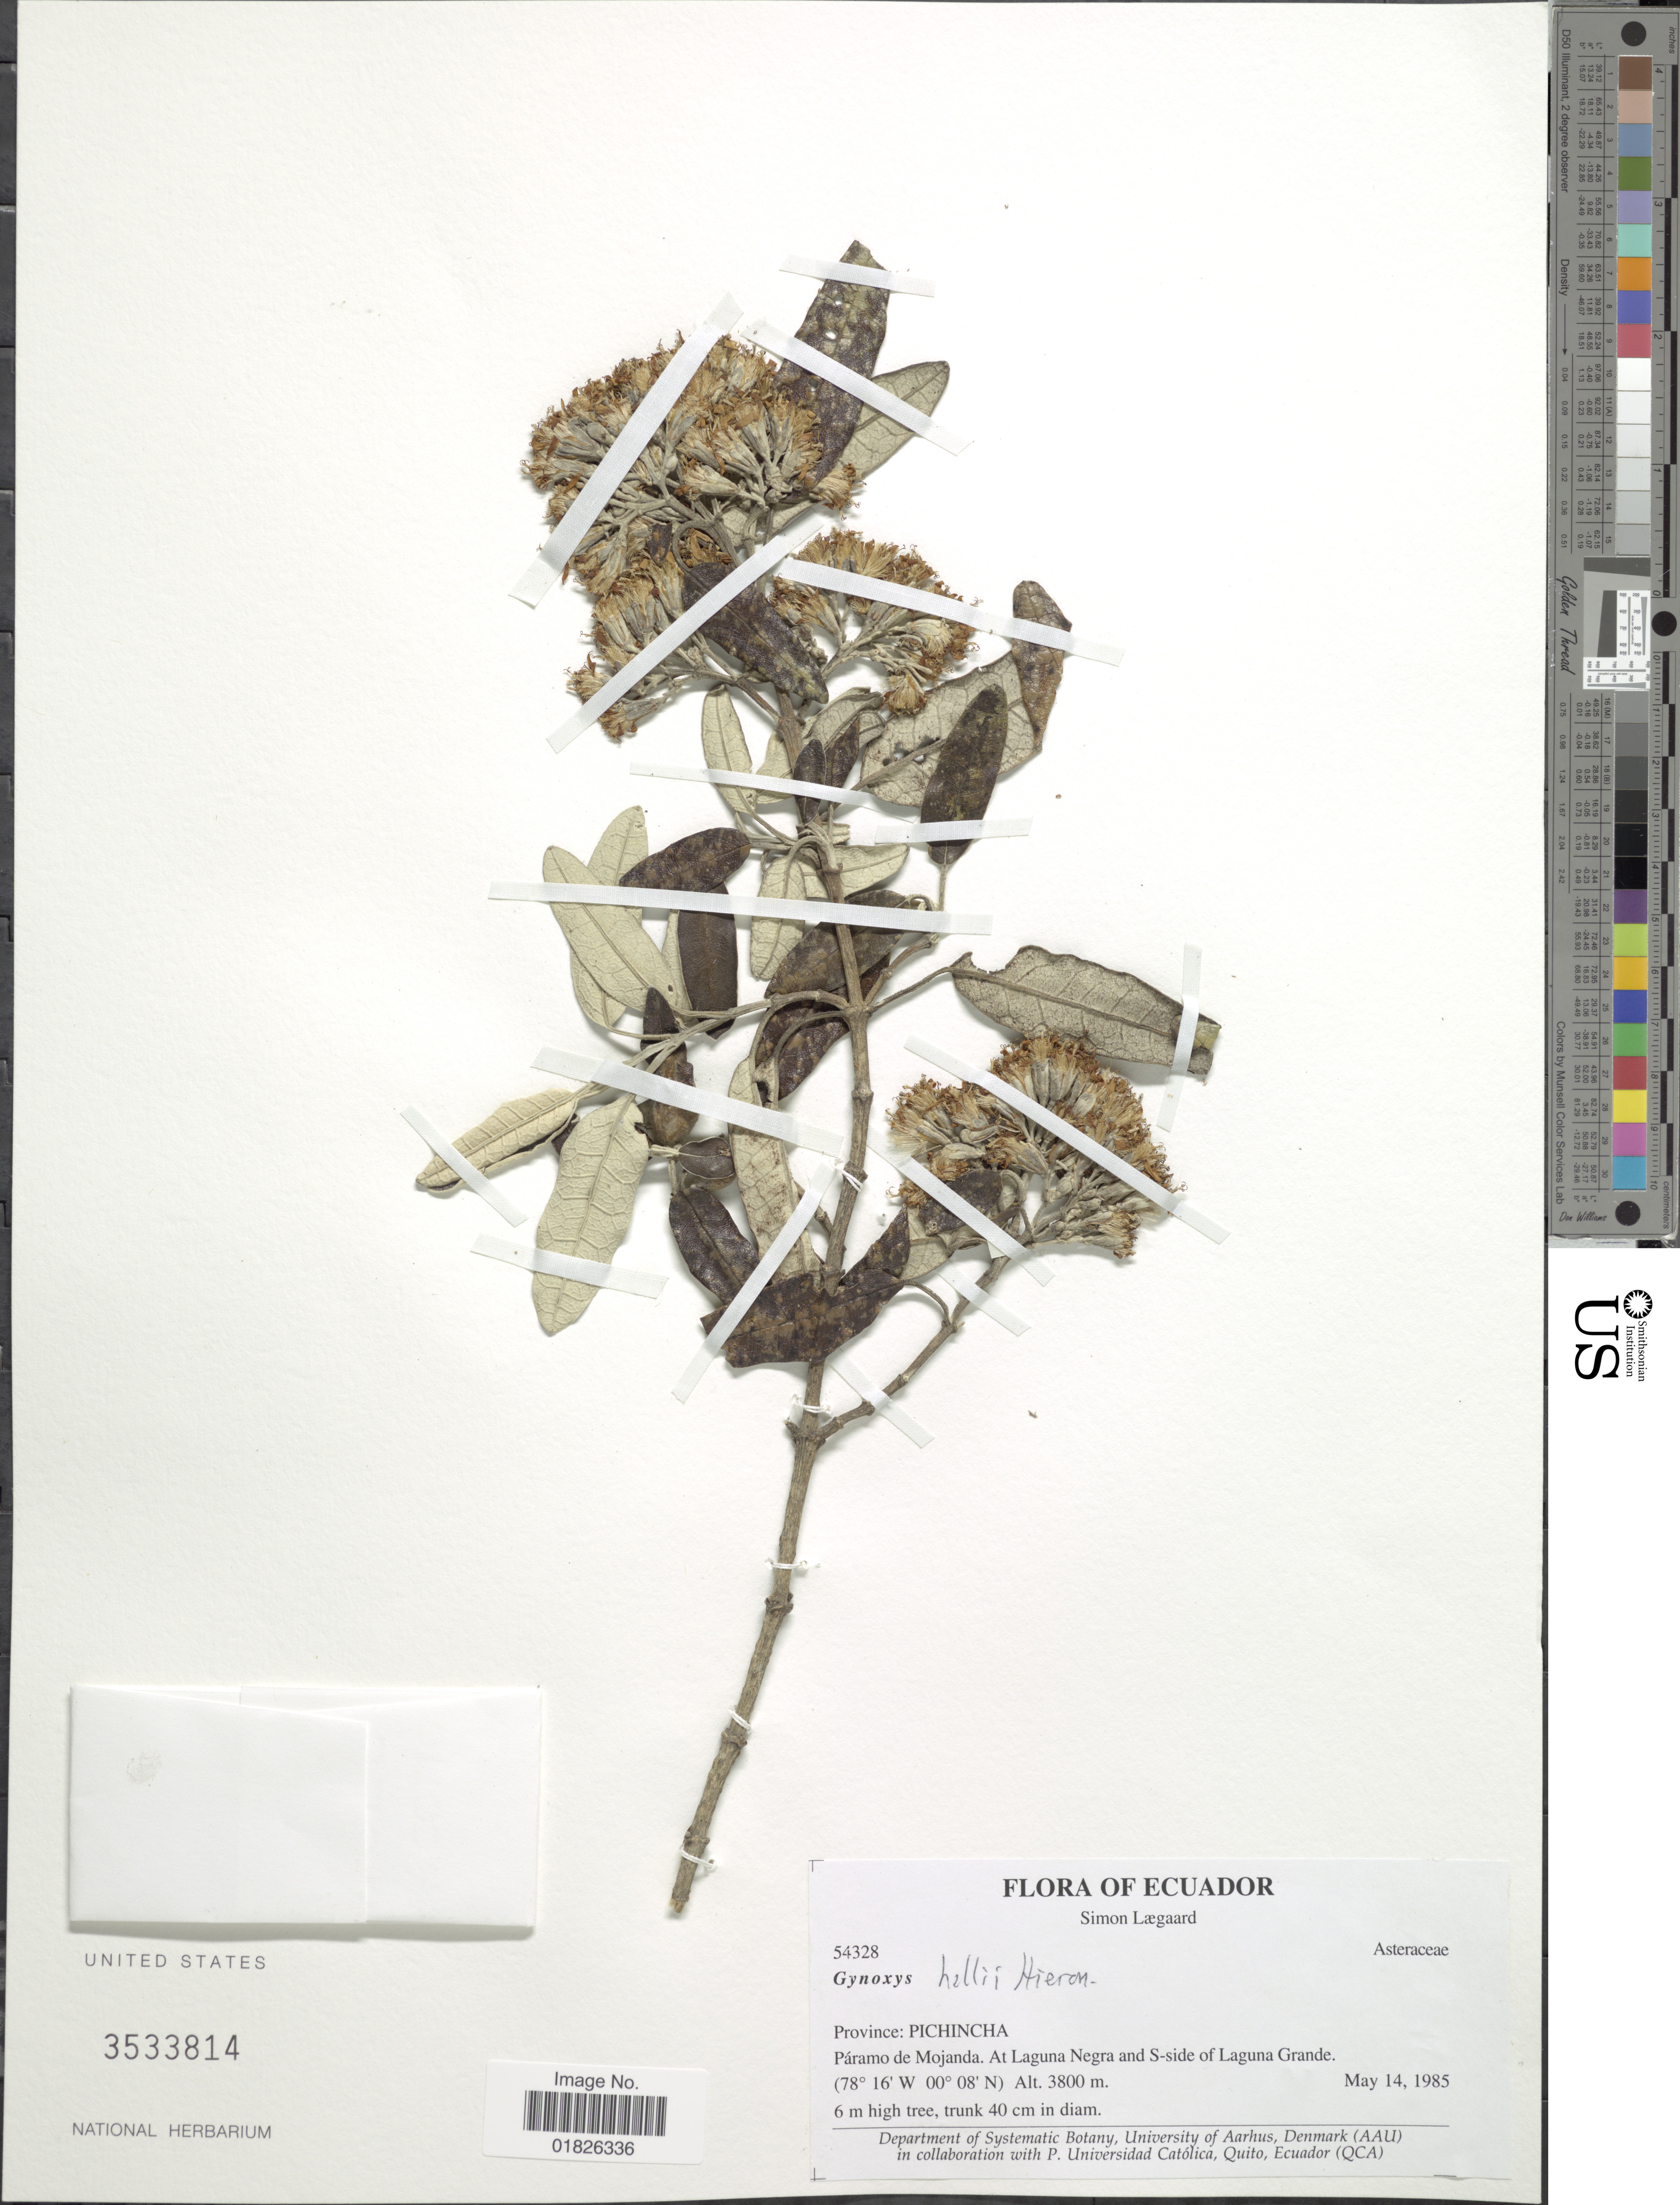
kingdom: Plantae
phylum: Tracheophyta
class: Magnoliopsida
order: Asterales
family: Asteraceae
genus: Gynoxys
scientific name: Gynoxys hallii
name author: Cass.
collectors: S. Lægaard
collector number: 54328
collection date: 1985-05-14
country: Ecuador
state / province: Pichincha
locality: Paramo de Mojanda, at Laguna Negra and S-side of Laguna Grande.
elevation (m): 3800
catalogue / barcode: US 3533814